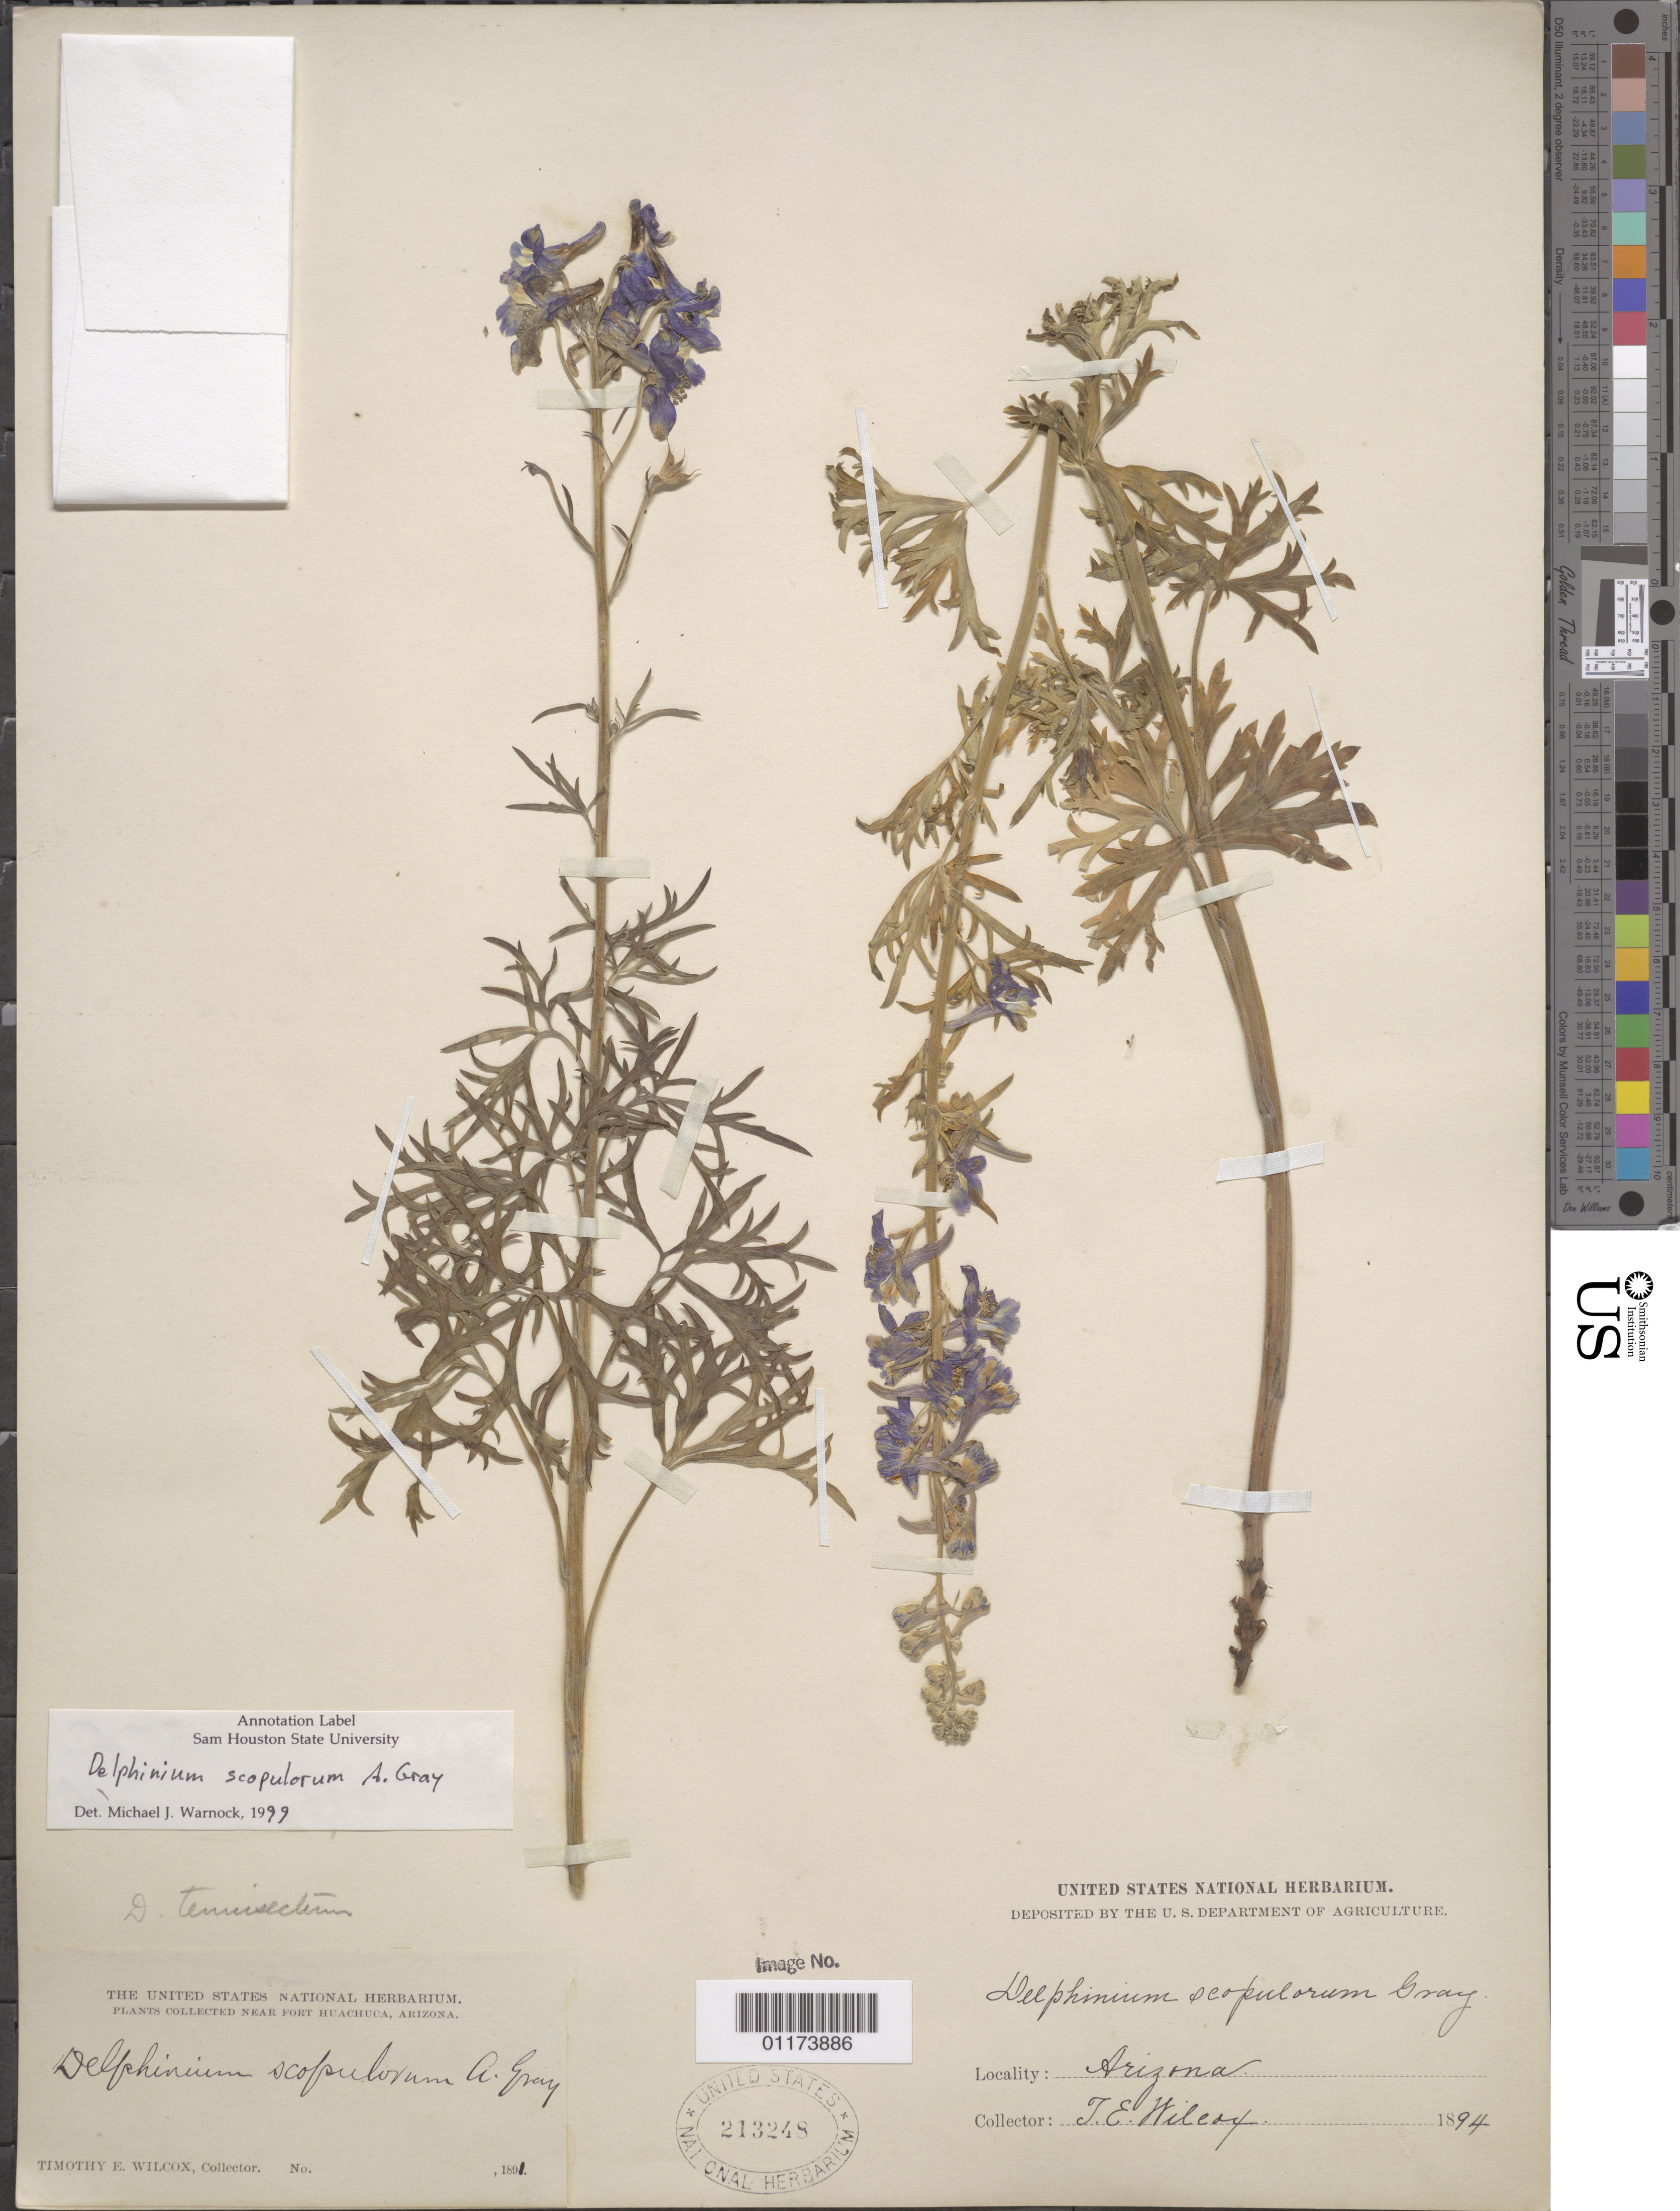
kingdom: Plantae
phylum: Tracheophyta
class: Magnoliopsida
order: Ranunculales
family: Ranunculaceae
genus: Delphinium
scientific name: Delphinium scopulorum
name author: A. Gray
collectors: T. E. Wilcox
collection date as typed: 1891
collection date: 1891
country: United States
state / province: Arizona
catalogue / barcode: US 213248